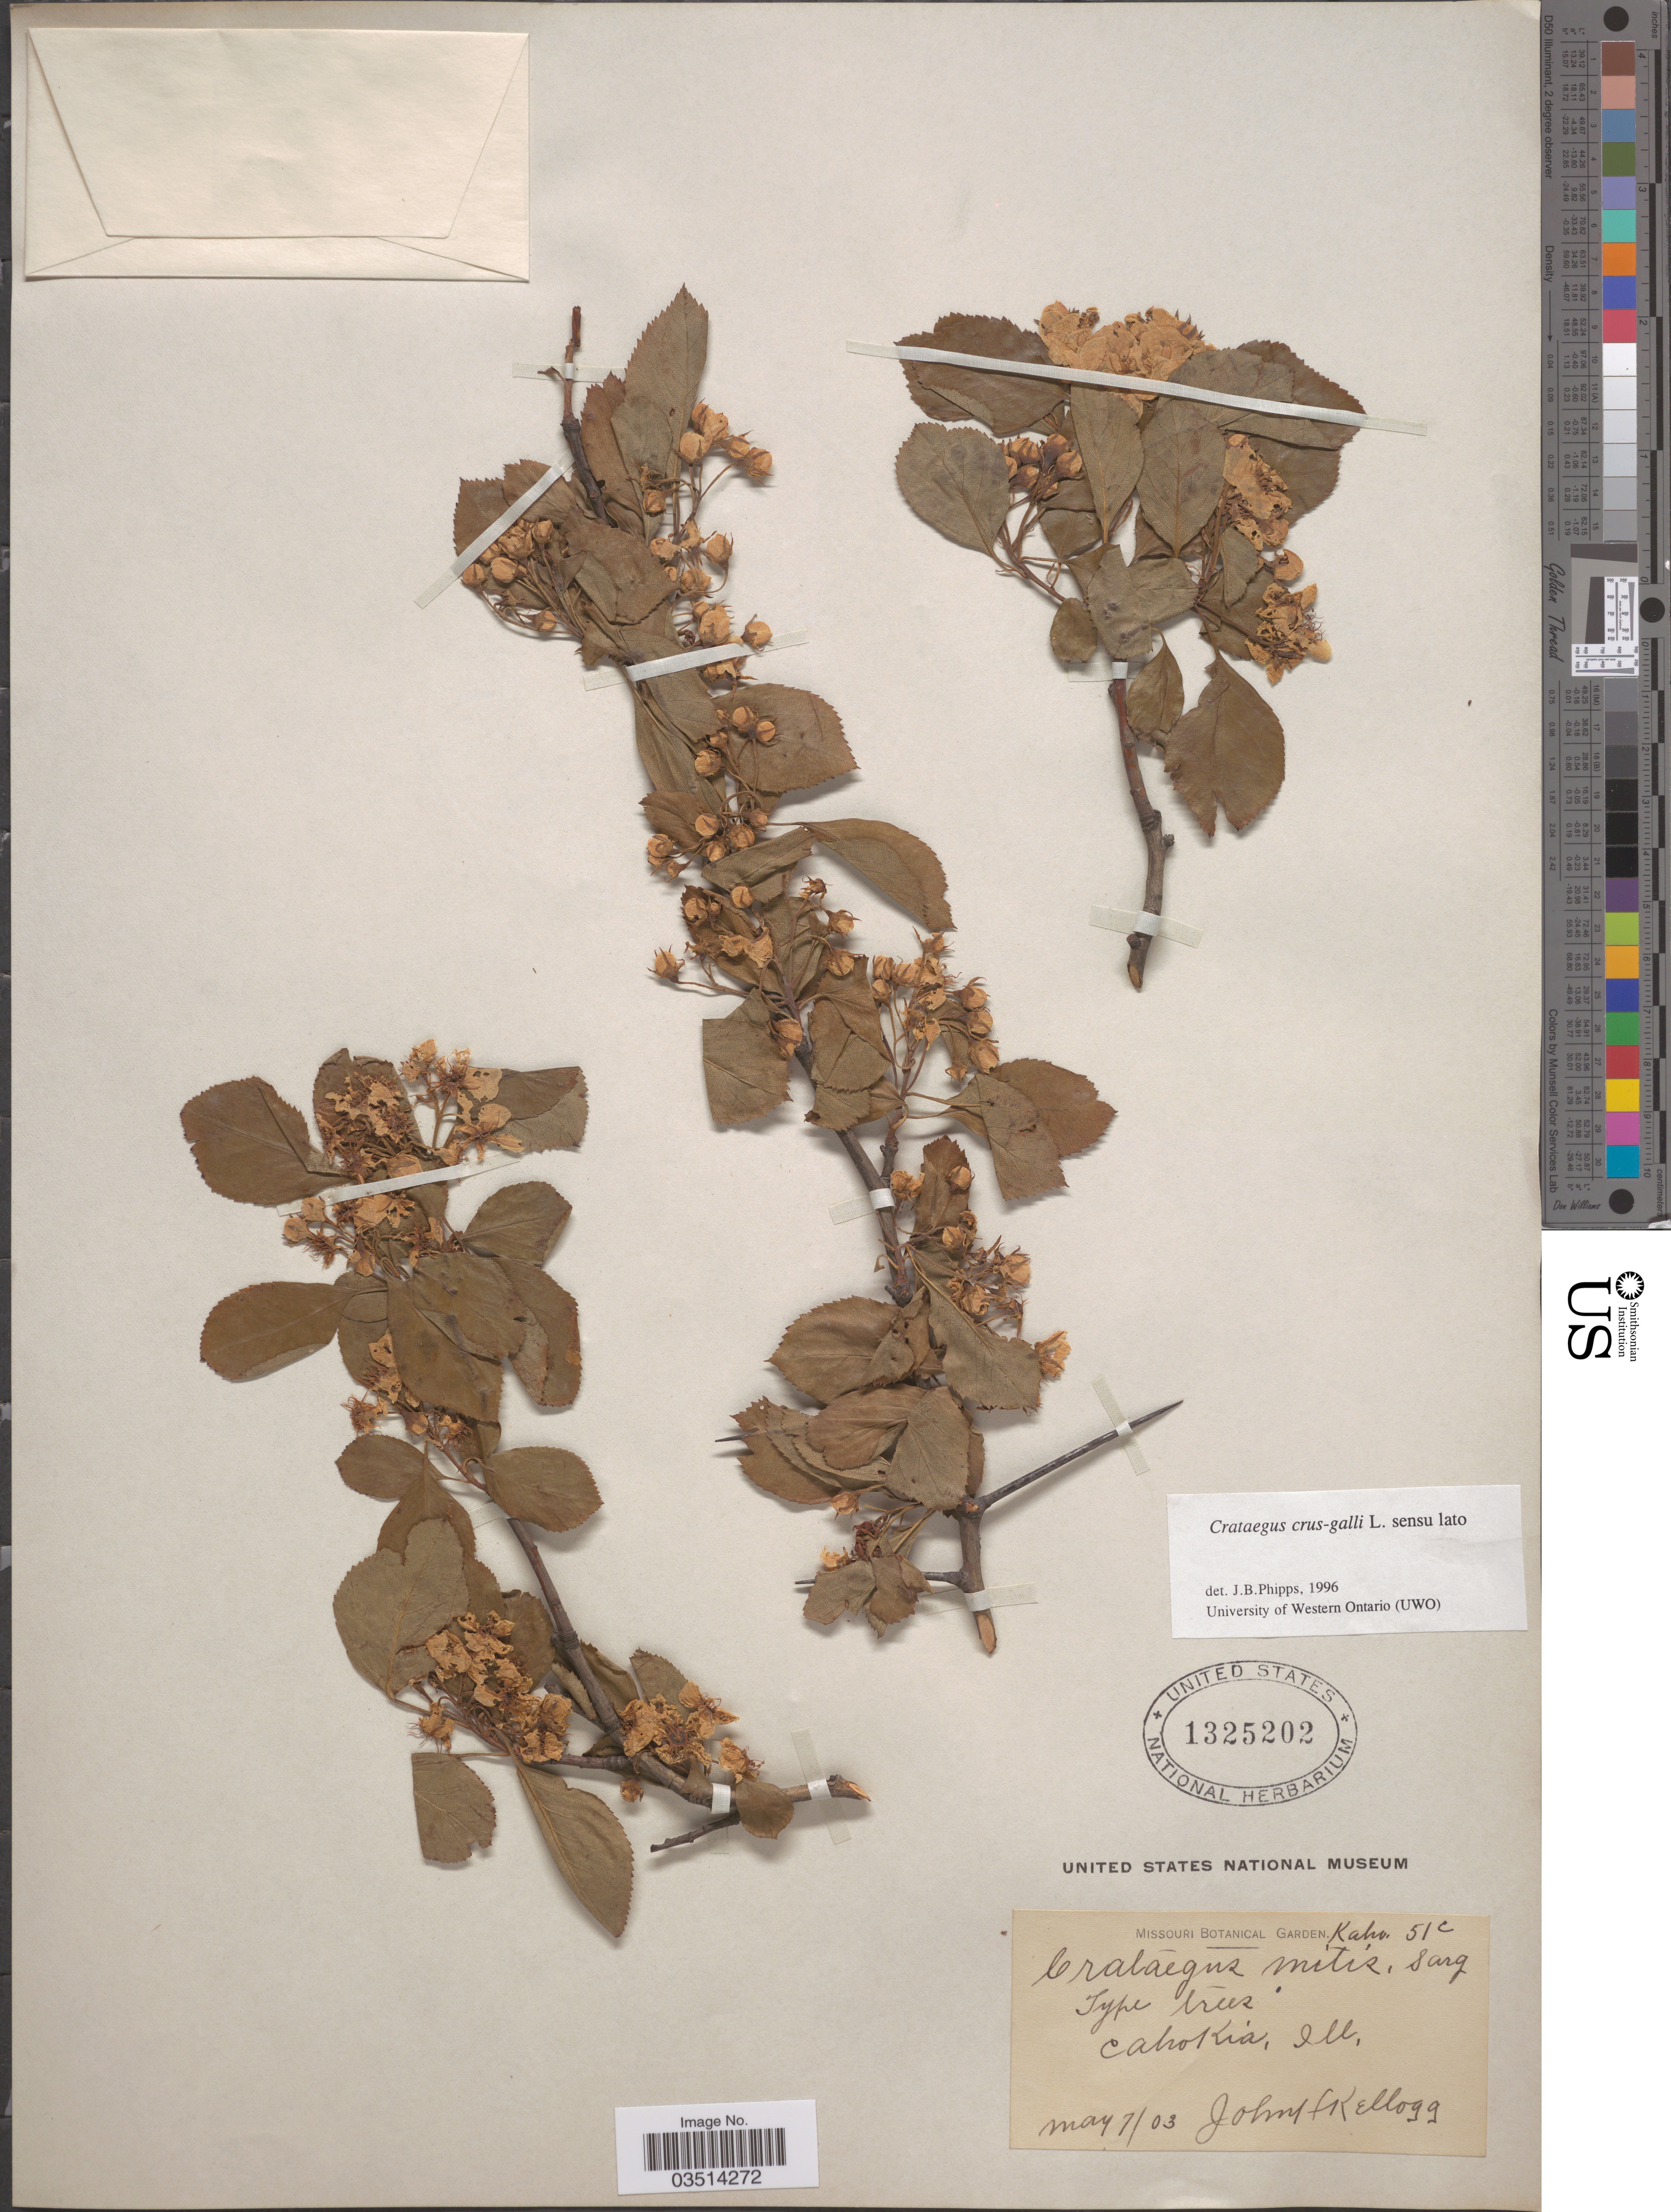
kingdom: Plantae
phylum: Tracheophyta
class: Magnoliopsida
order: Rosales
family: Rosaceae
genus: Crataegus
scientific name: Crataegus crus-galli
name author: L.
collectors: J. H. Kellogg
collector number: Kaho 51c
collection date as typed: Transcribed d/m/y: 7/5/3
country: United States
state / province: Illinois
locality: Cahokia.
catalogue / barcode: US 1325202